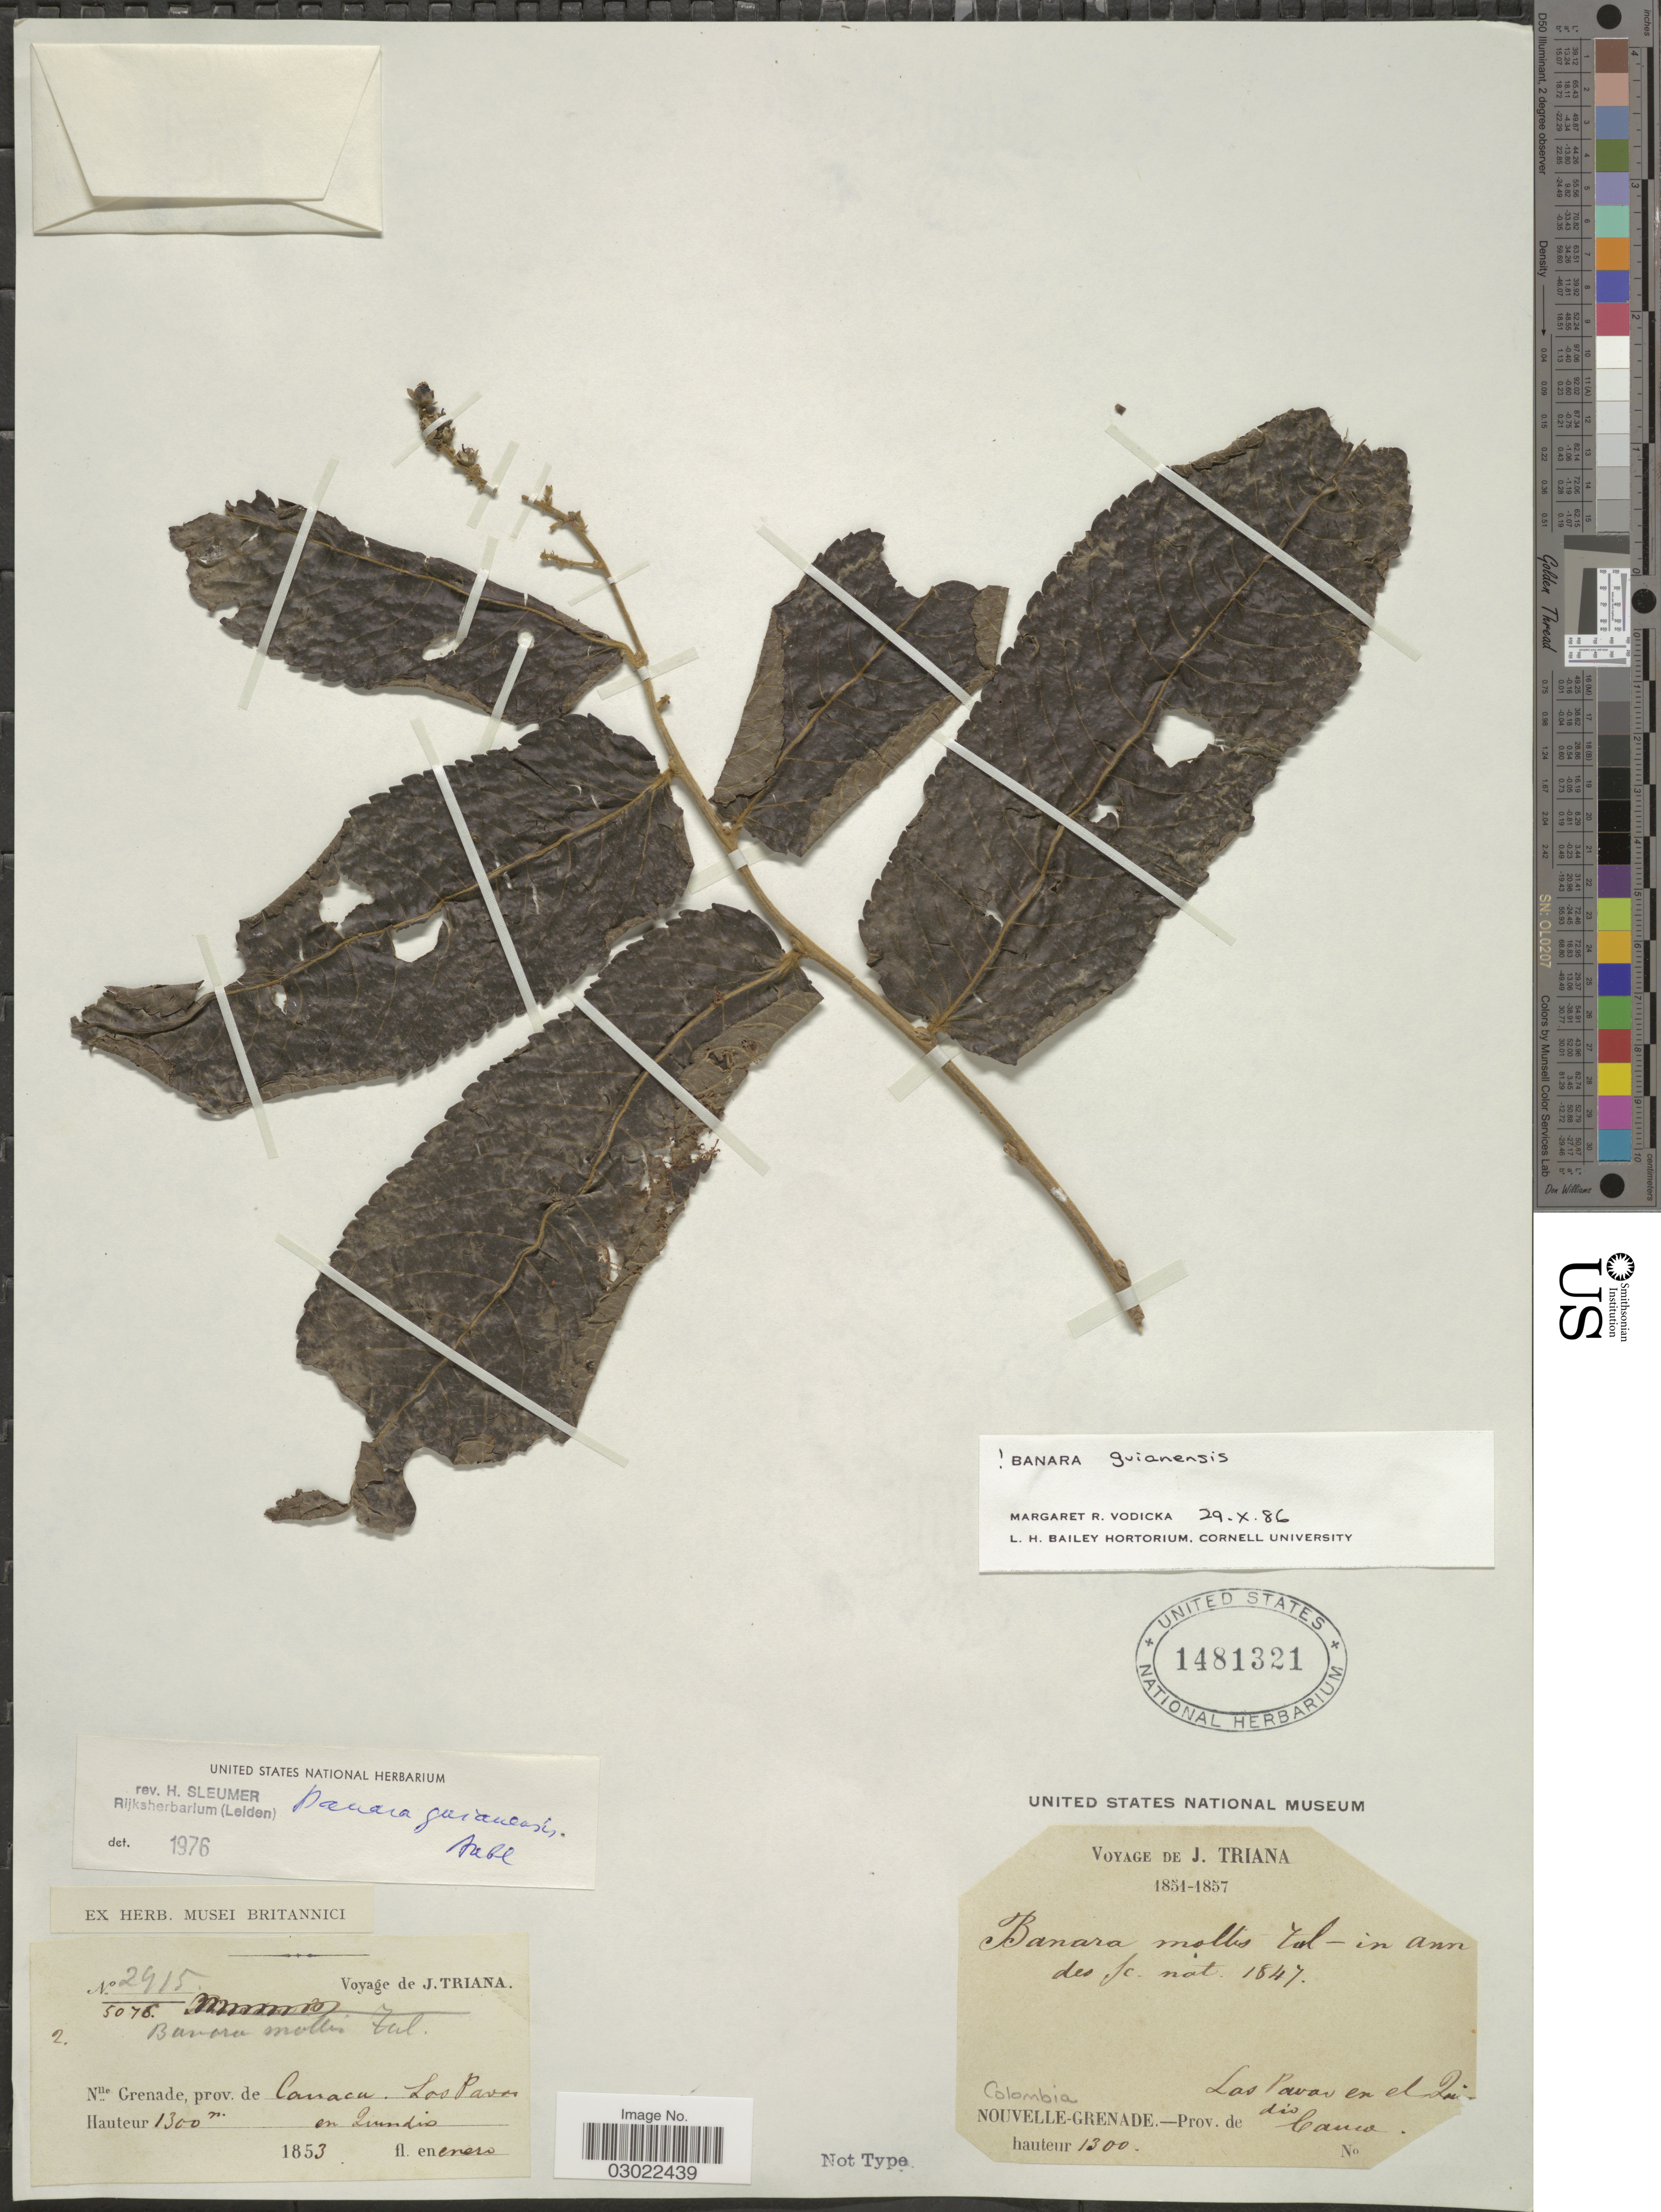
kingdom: Plantae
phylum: Tracheophyta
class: Magnoliopsida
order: Malpighiales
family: Salicaceae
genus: Banara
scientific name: Banara guianensis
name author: Aubl.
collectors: J. Triana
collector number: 1915/5076*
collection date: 1853-01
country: Colombia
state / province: Cauca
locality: Nlle Grenade, prov. de Canacu. Los Pavos. En Quindio.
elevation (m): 1300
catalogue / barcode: US 1481321